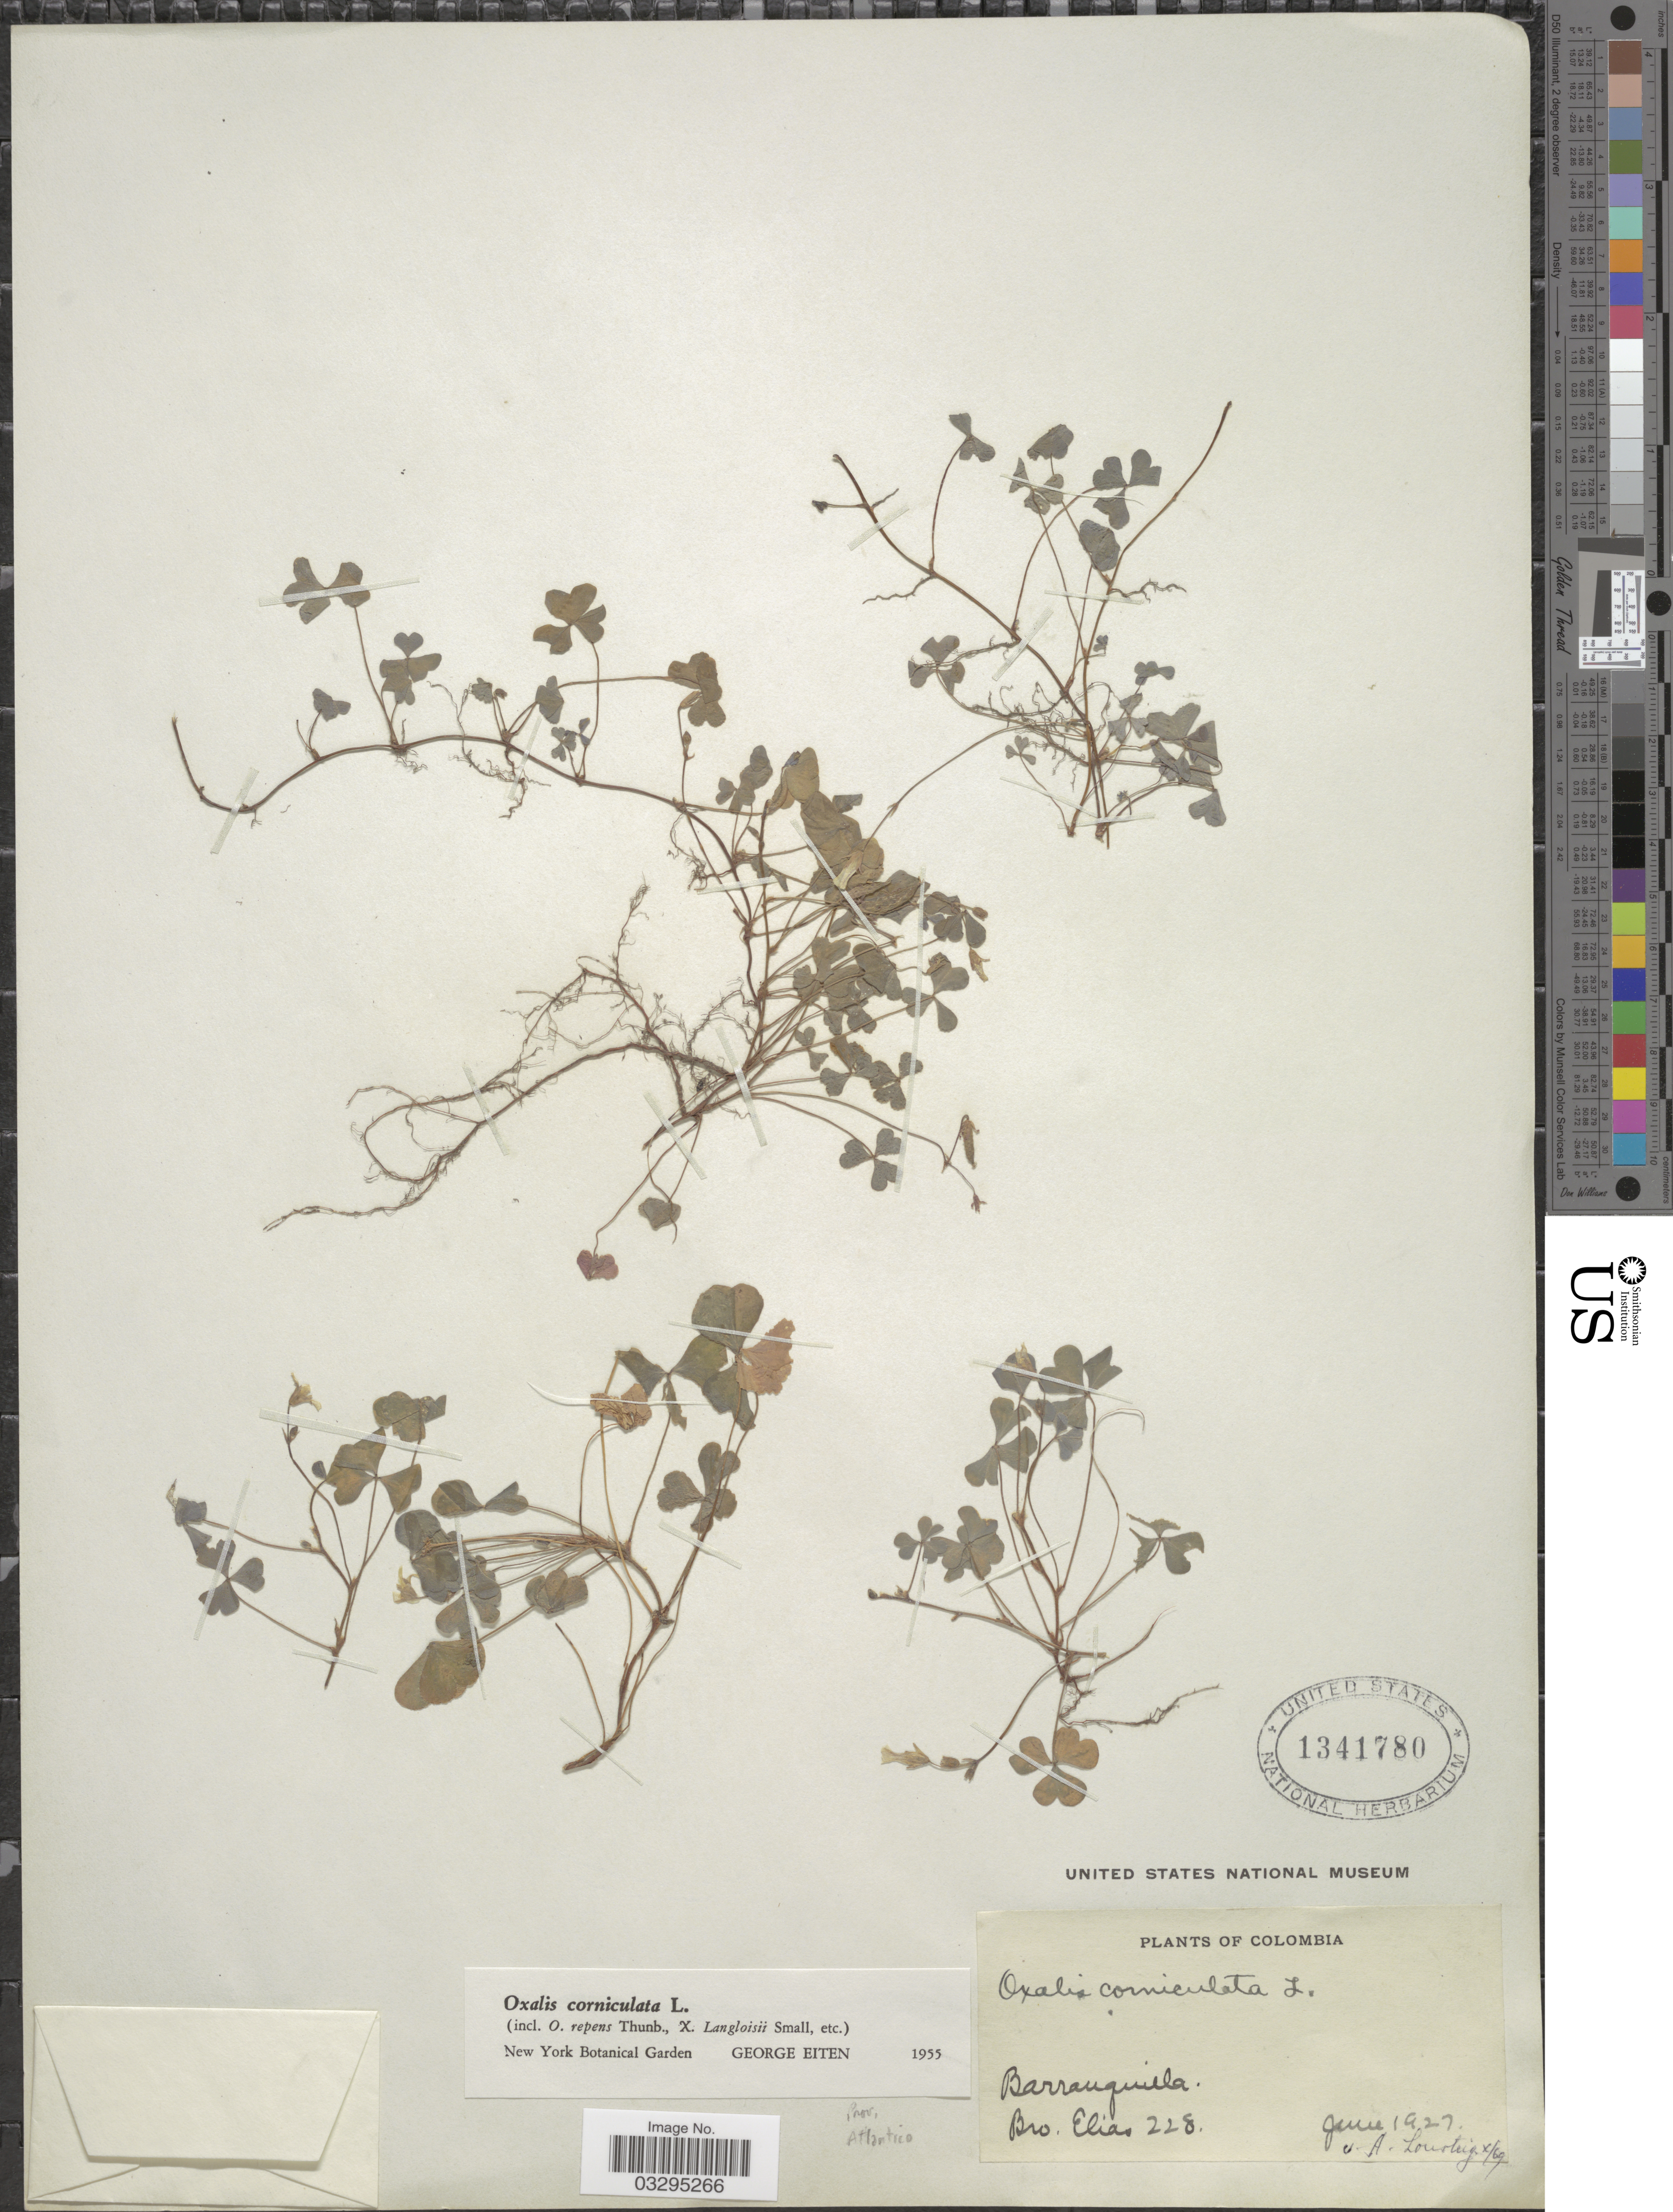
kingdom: Plantae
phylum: Tracheophyta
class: Magnoliopsida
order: Oxalidales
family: Oxalidaceae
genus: Oxalis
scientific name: Oxalis corniculata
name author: L.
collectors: Bro. Elias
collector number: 228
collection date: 1927-06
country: Colombia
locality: Barranquilla.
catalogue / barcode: US 1341780